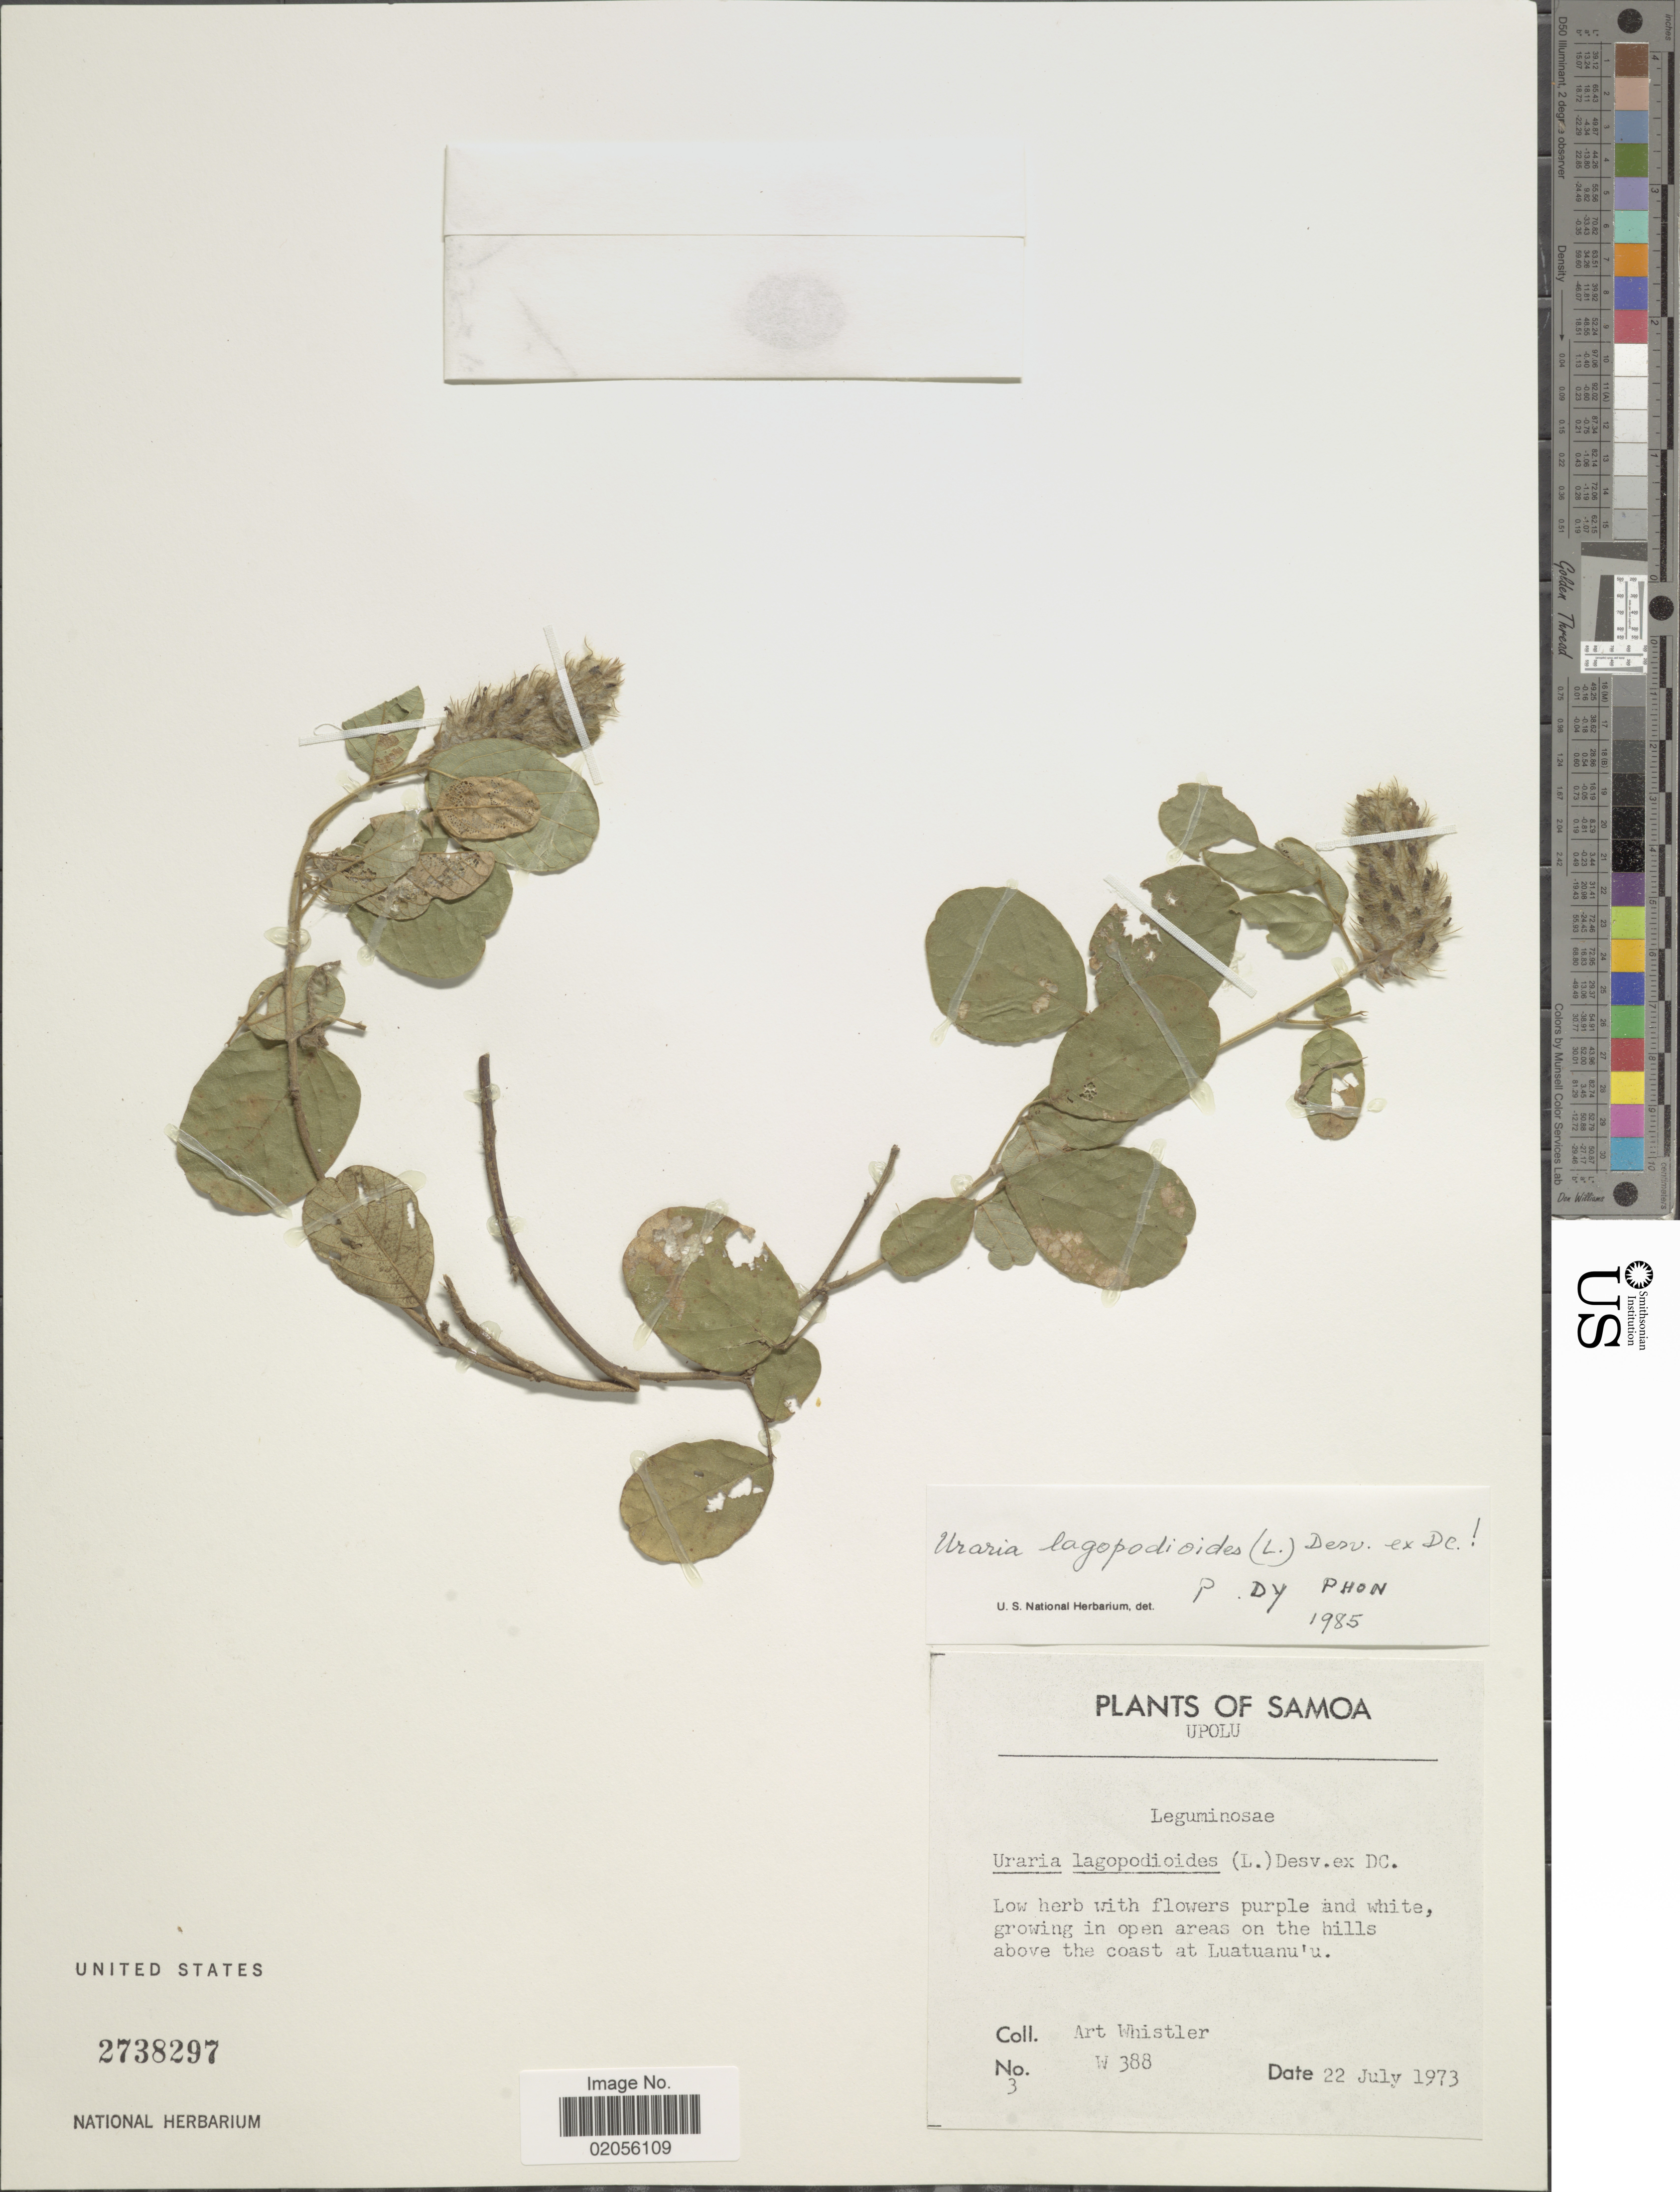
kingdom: Plantae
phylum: Tracheophyta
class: Magnoliopsida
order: Fabales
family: Fabaceae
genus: Uraria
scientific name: Uraria lagopodioides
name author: (L.) Desv. ex DC.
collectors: A. Whistler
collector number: W388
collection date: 1973-07-22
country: Samoa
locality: Samoa. Upolu. above the coast at Luatuanu'u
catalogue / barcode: US 2738297